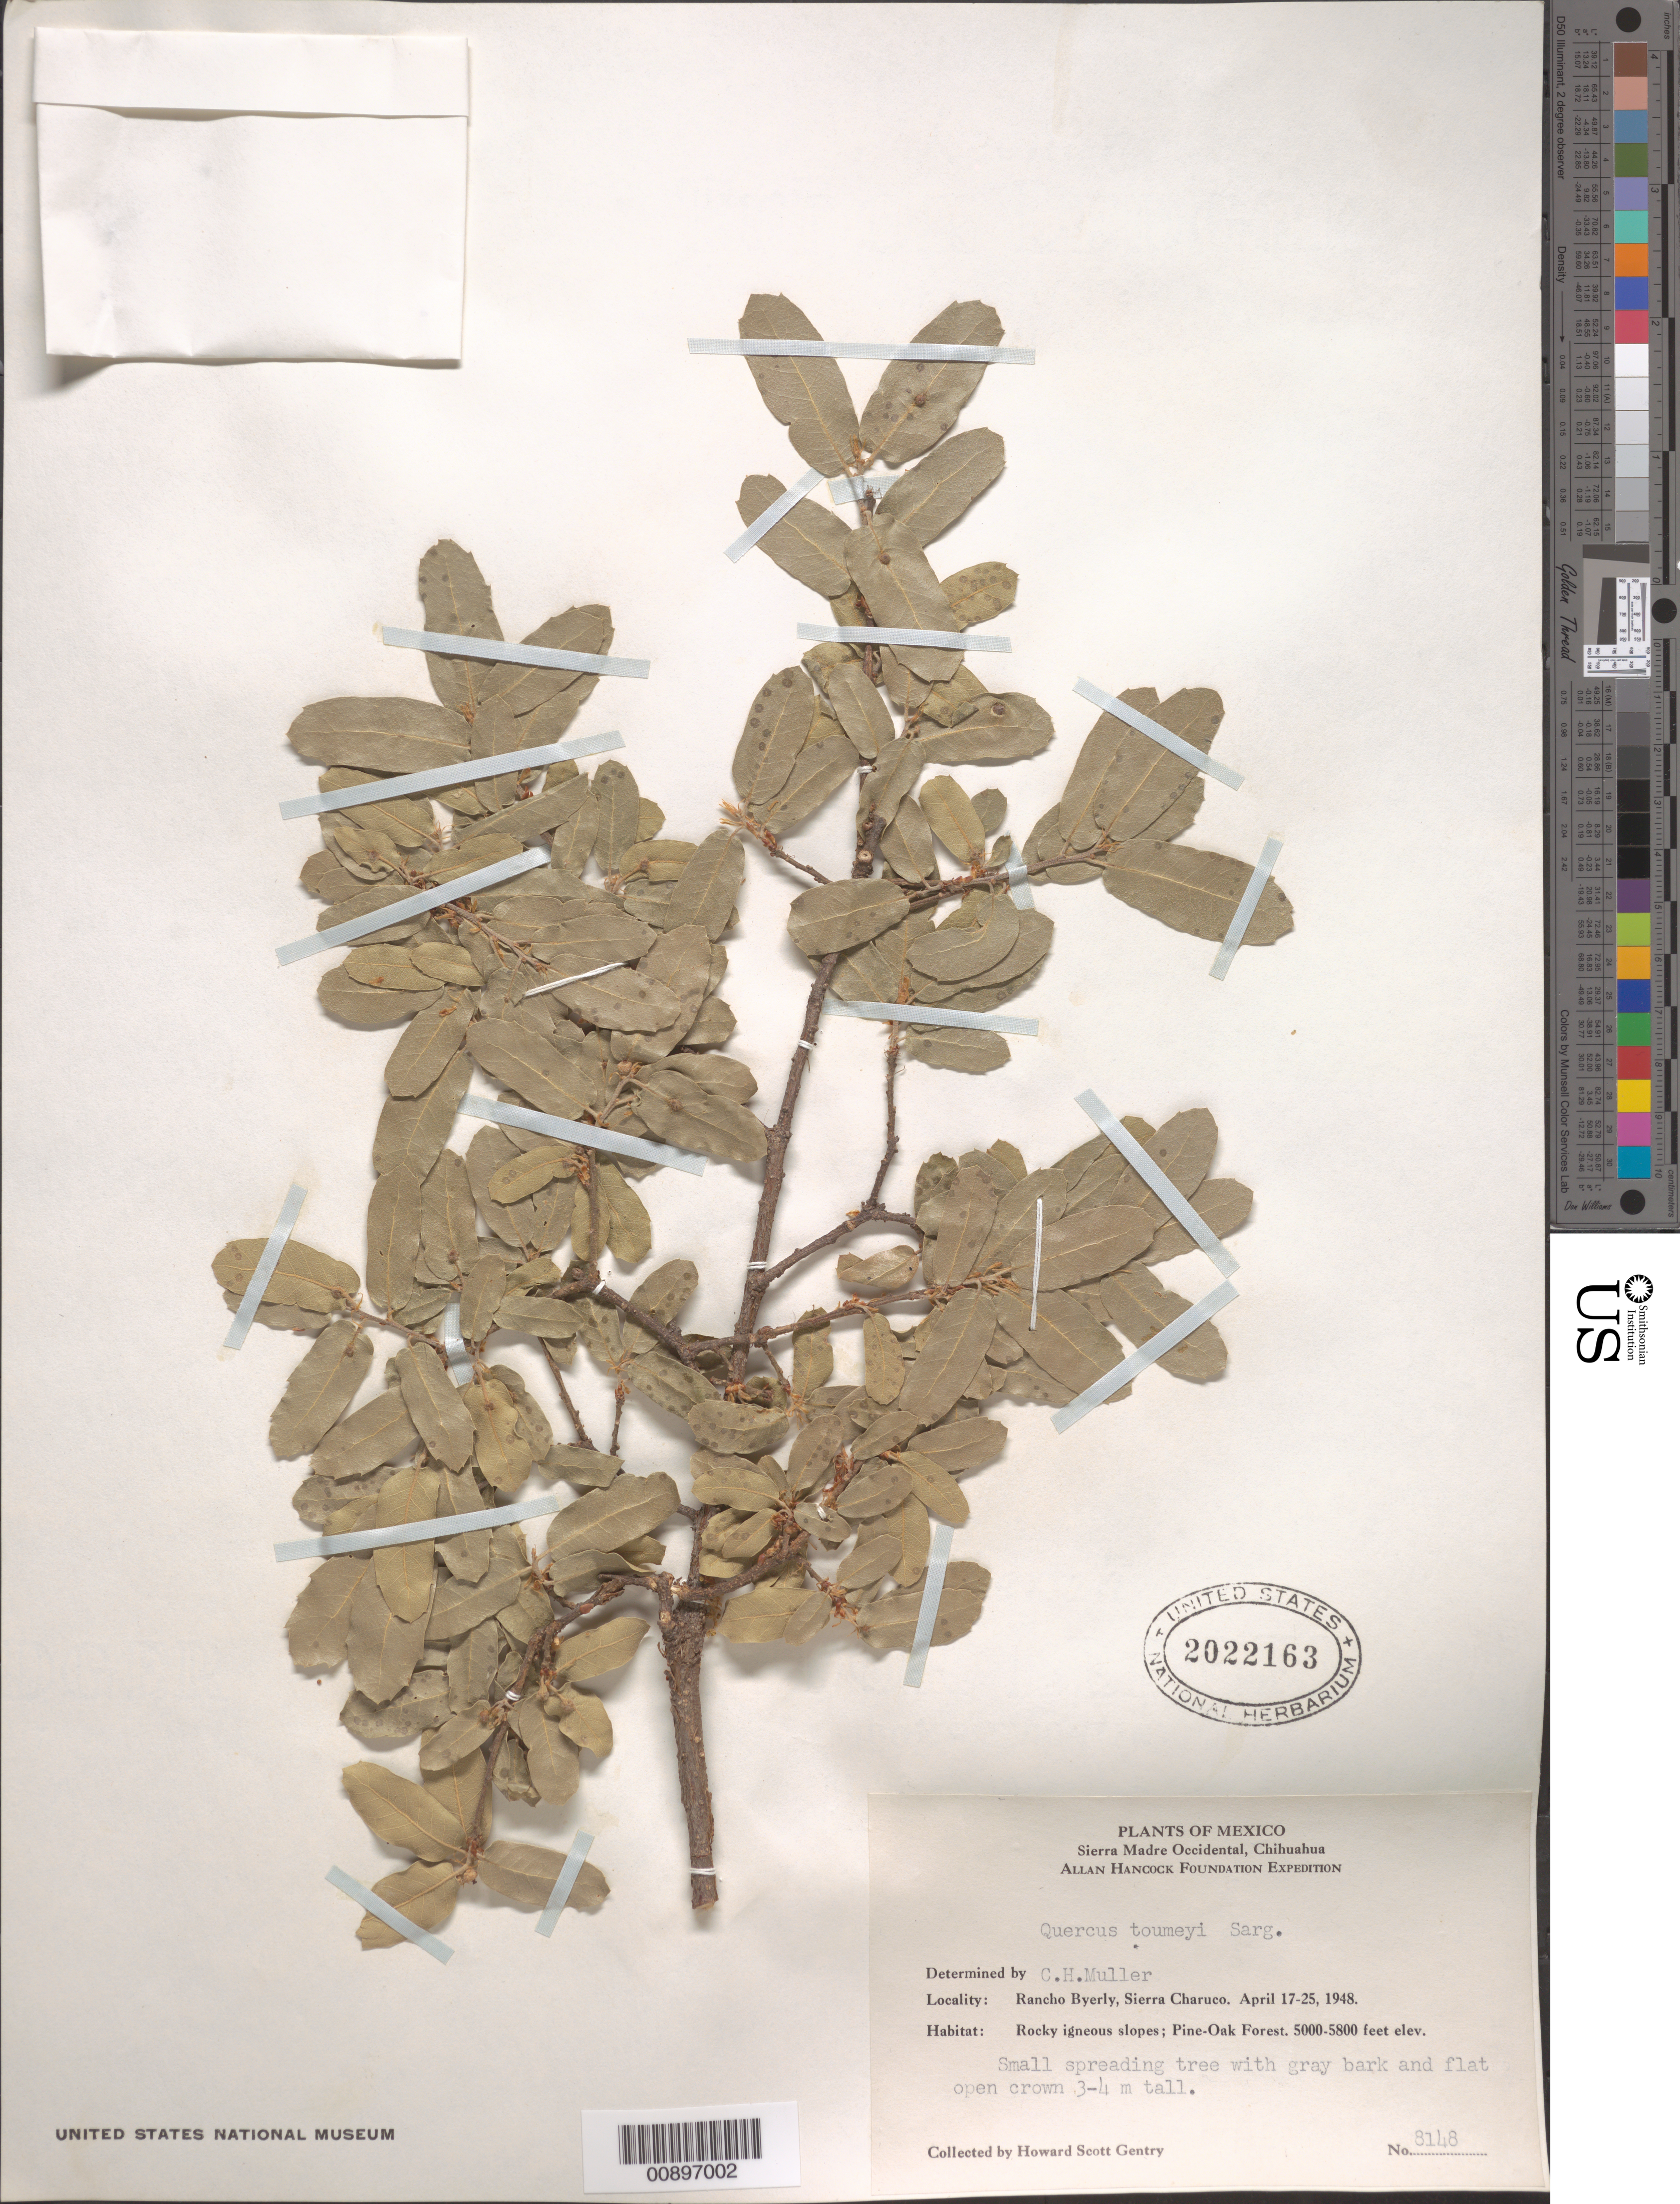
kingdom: Plantae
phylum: Tracheophyta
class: Magnoliopsida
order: Fagales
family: Fagaceae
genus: Quercus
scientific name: Quercus toumeyi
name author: Sarg.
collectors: H. S. Gentry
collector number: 8148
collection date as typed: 17 Apr 1948 to 25 Apr 1948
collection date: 1948-04-17/1948-04-25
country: Mexico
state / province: Chihuahua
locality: Rancho Byerly, Sierra Charuco, Chihuahua.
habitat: Rocky igneous slopes; Pine-Oak Forest.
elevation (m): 1524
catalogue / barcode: US 2022163